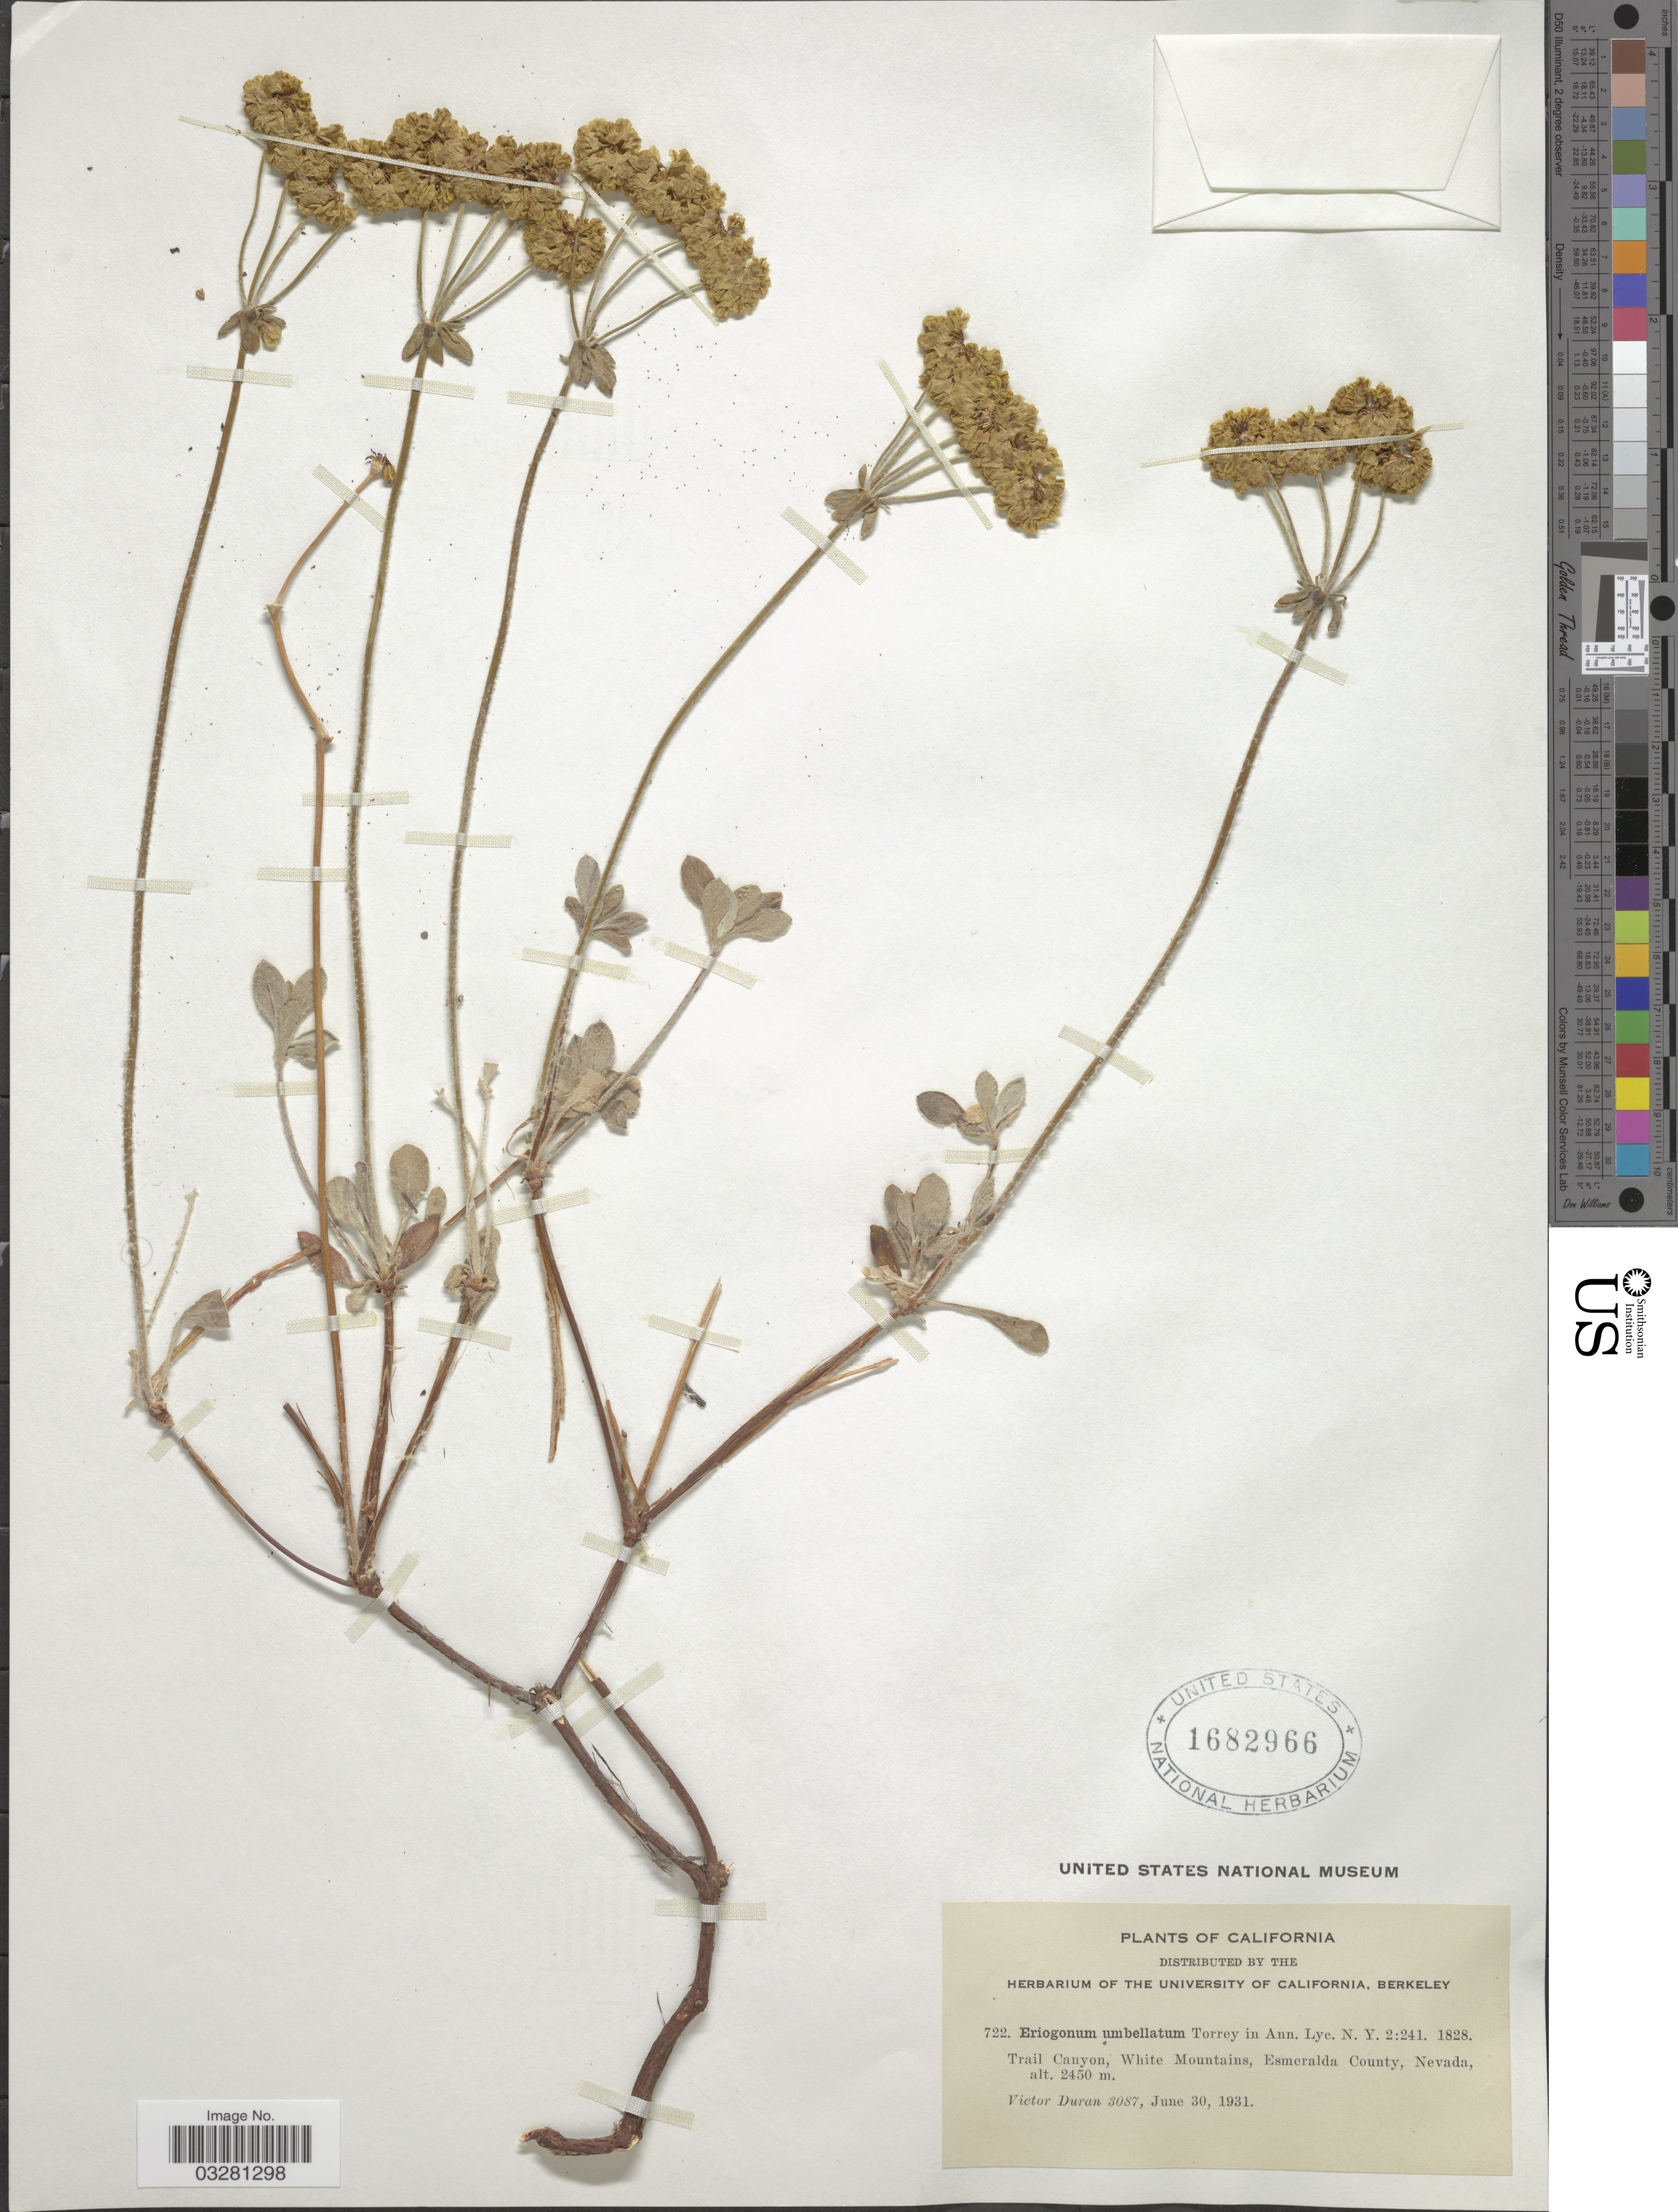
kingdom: Plantae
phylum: Tracheophyta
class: Magnoliopsida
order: Caryophyllales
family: Polygonaceae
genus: Eriogonum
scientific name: Eriogonum umbellatum var. umbellatum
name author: Torr.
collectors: V. Duran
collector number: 3087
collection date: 1931-06-30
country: United States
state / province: Nevada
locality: Trail Canyon, White Mountains, Esmeralda County.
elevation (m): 2450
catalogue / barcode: US 1682966